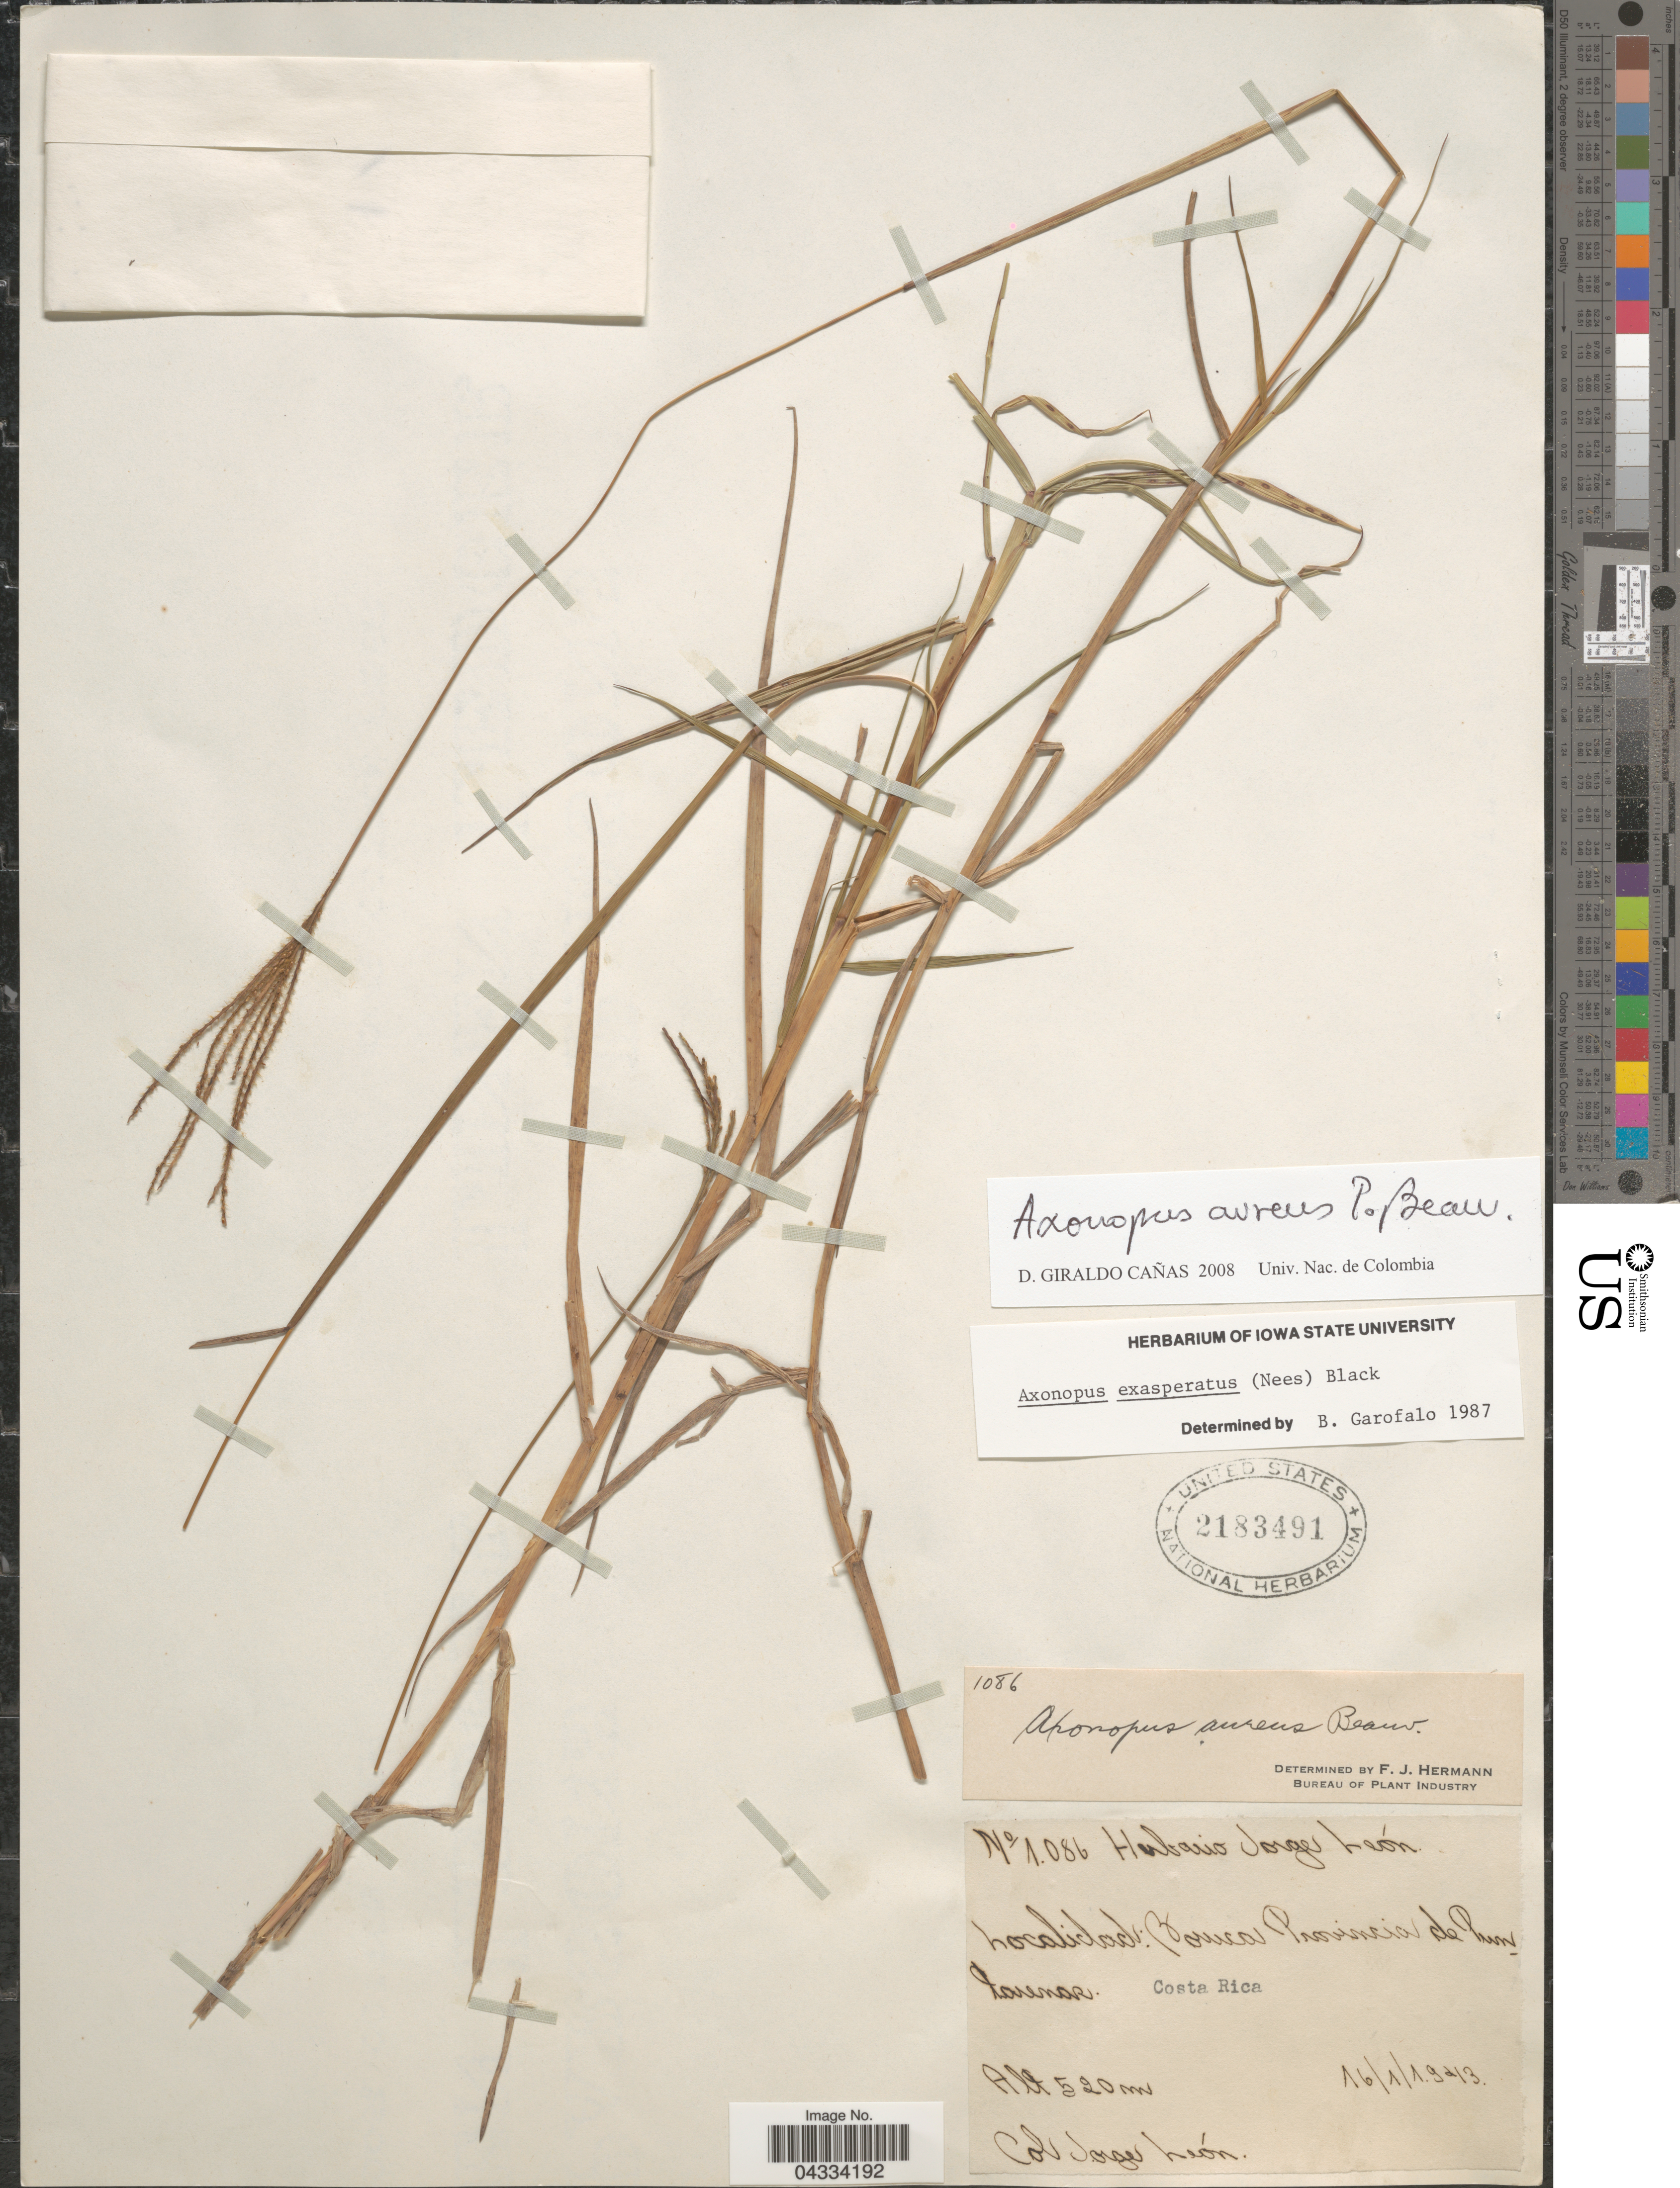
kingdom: Plantae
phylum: Tracheophyta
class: Liliopsida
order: Poales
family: Poaceae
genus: Axonopus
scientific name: Axonopus aureus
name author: P. Beauv.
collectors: J. León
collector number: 1086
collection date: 1943-01-16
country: Costa Rica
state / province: Puntarenas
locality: Banca.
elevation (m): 520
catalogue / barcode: US 2183491